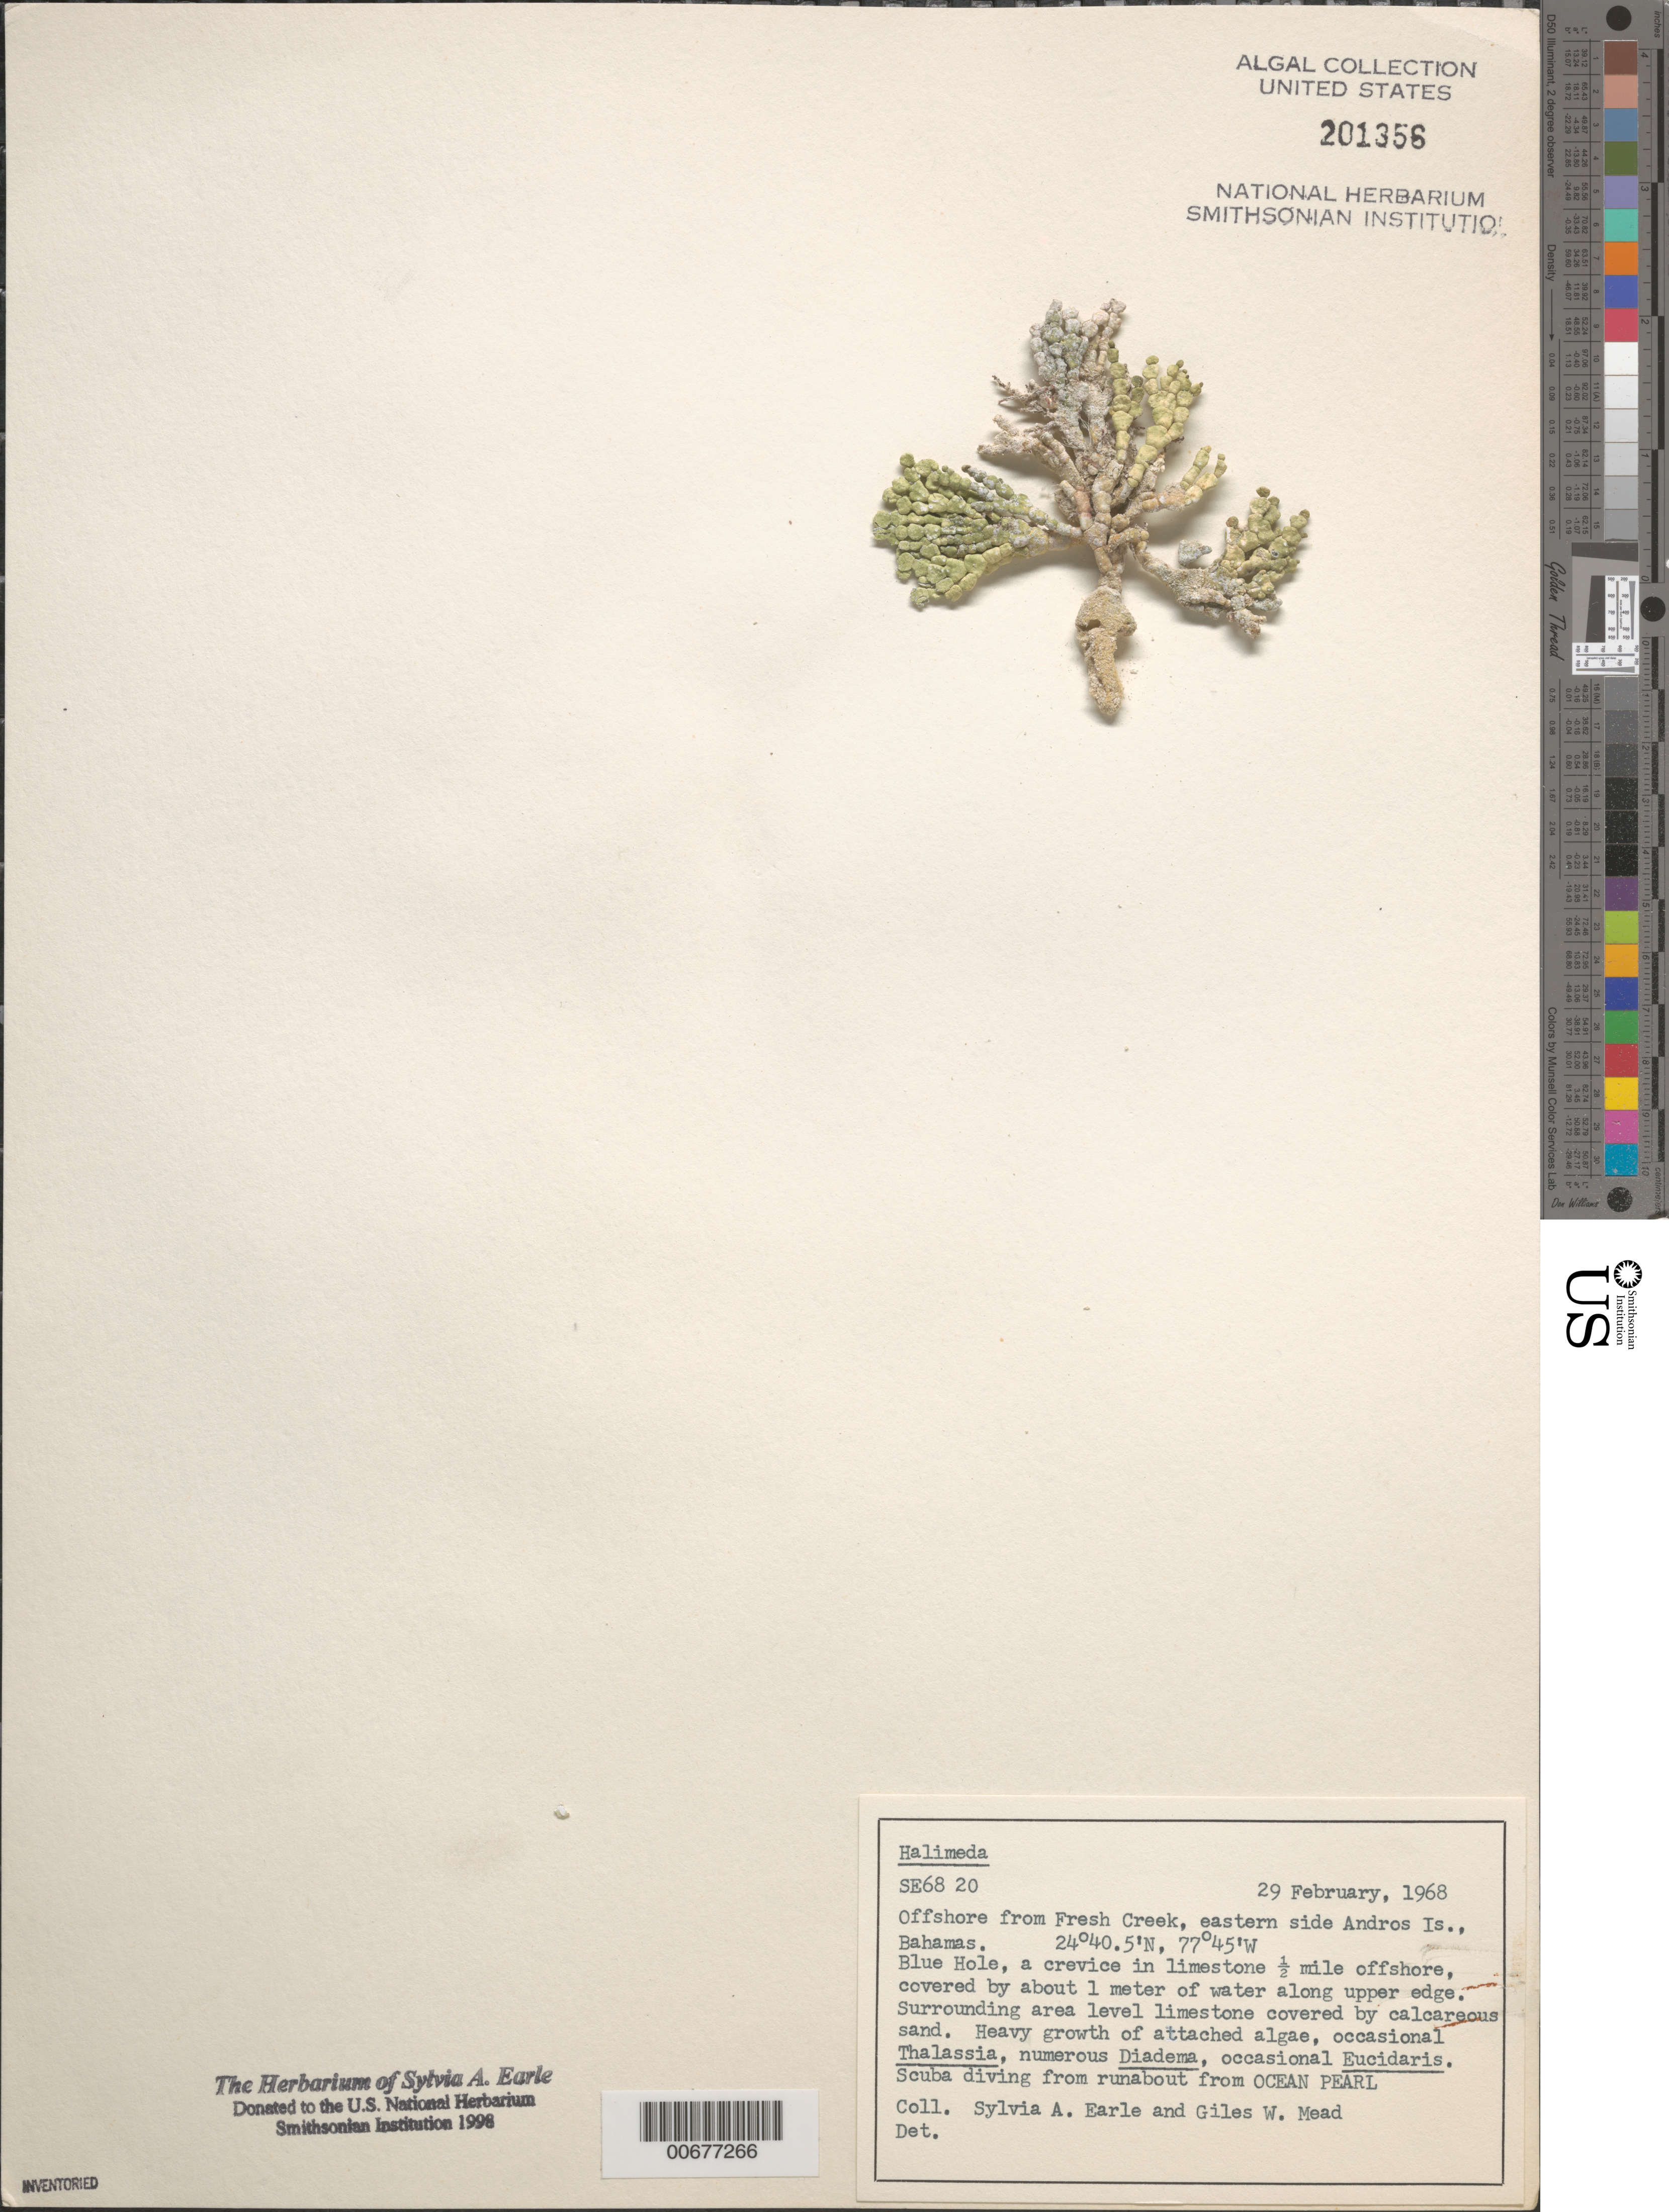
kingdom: Plantae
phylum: Chlorophyta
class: Ulvophyceae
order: Bryopsidales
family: Halimedaceae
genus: Halimeda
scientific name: Halimeda sp.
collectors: S. A. Earle & G. W. Mead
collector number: SE 6820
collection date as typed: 29 Feb 1968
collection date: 1968-02-29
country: Bahamas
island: Andros Island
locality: Blue Hole, off Fresh Creek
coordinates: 24 40.5' N, 77 45' W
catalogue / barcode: US 201356